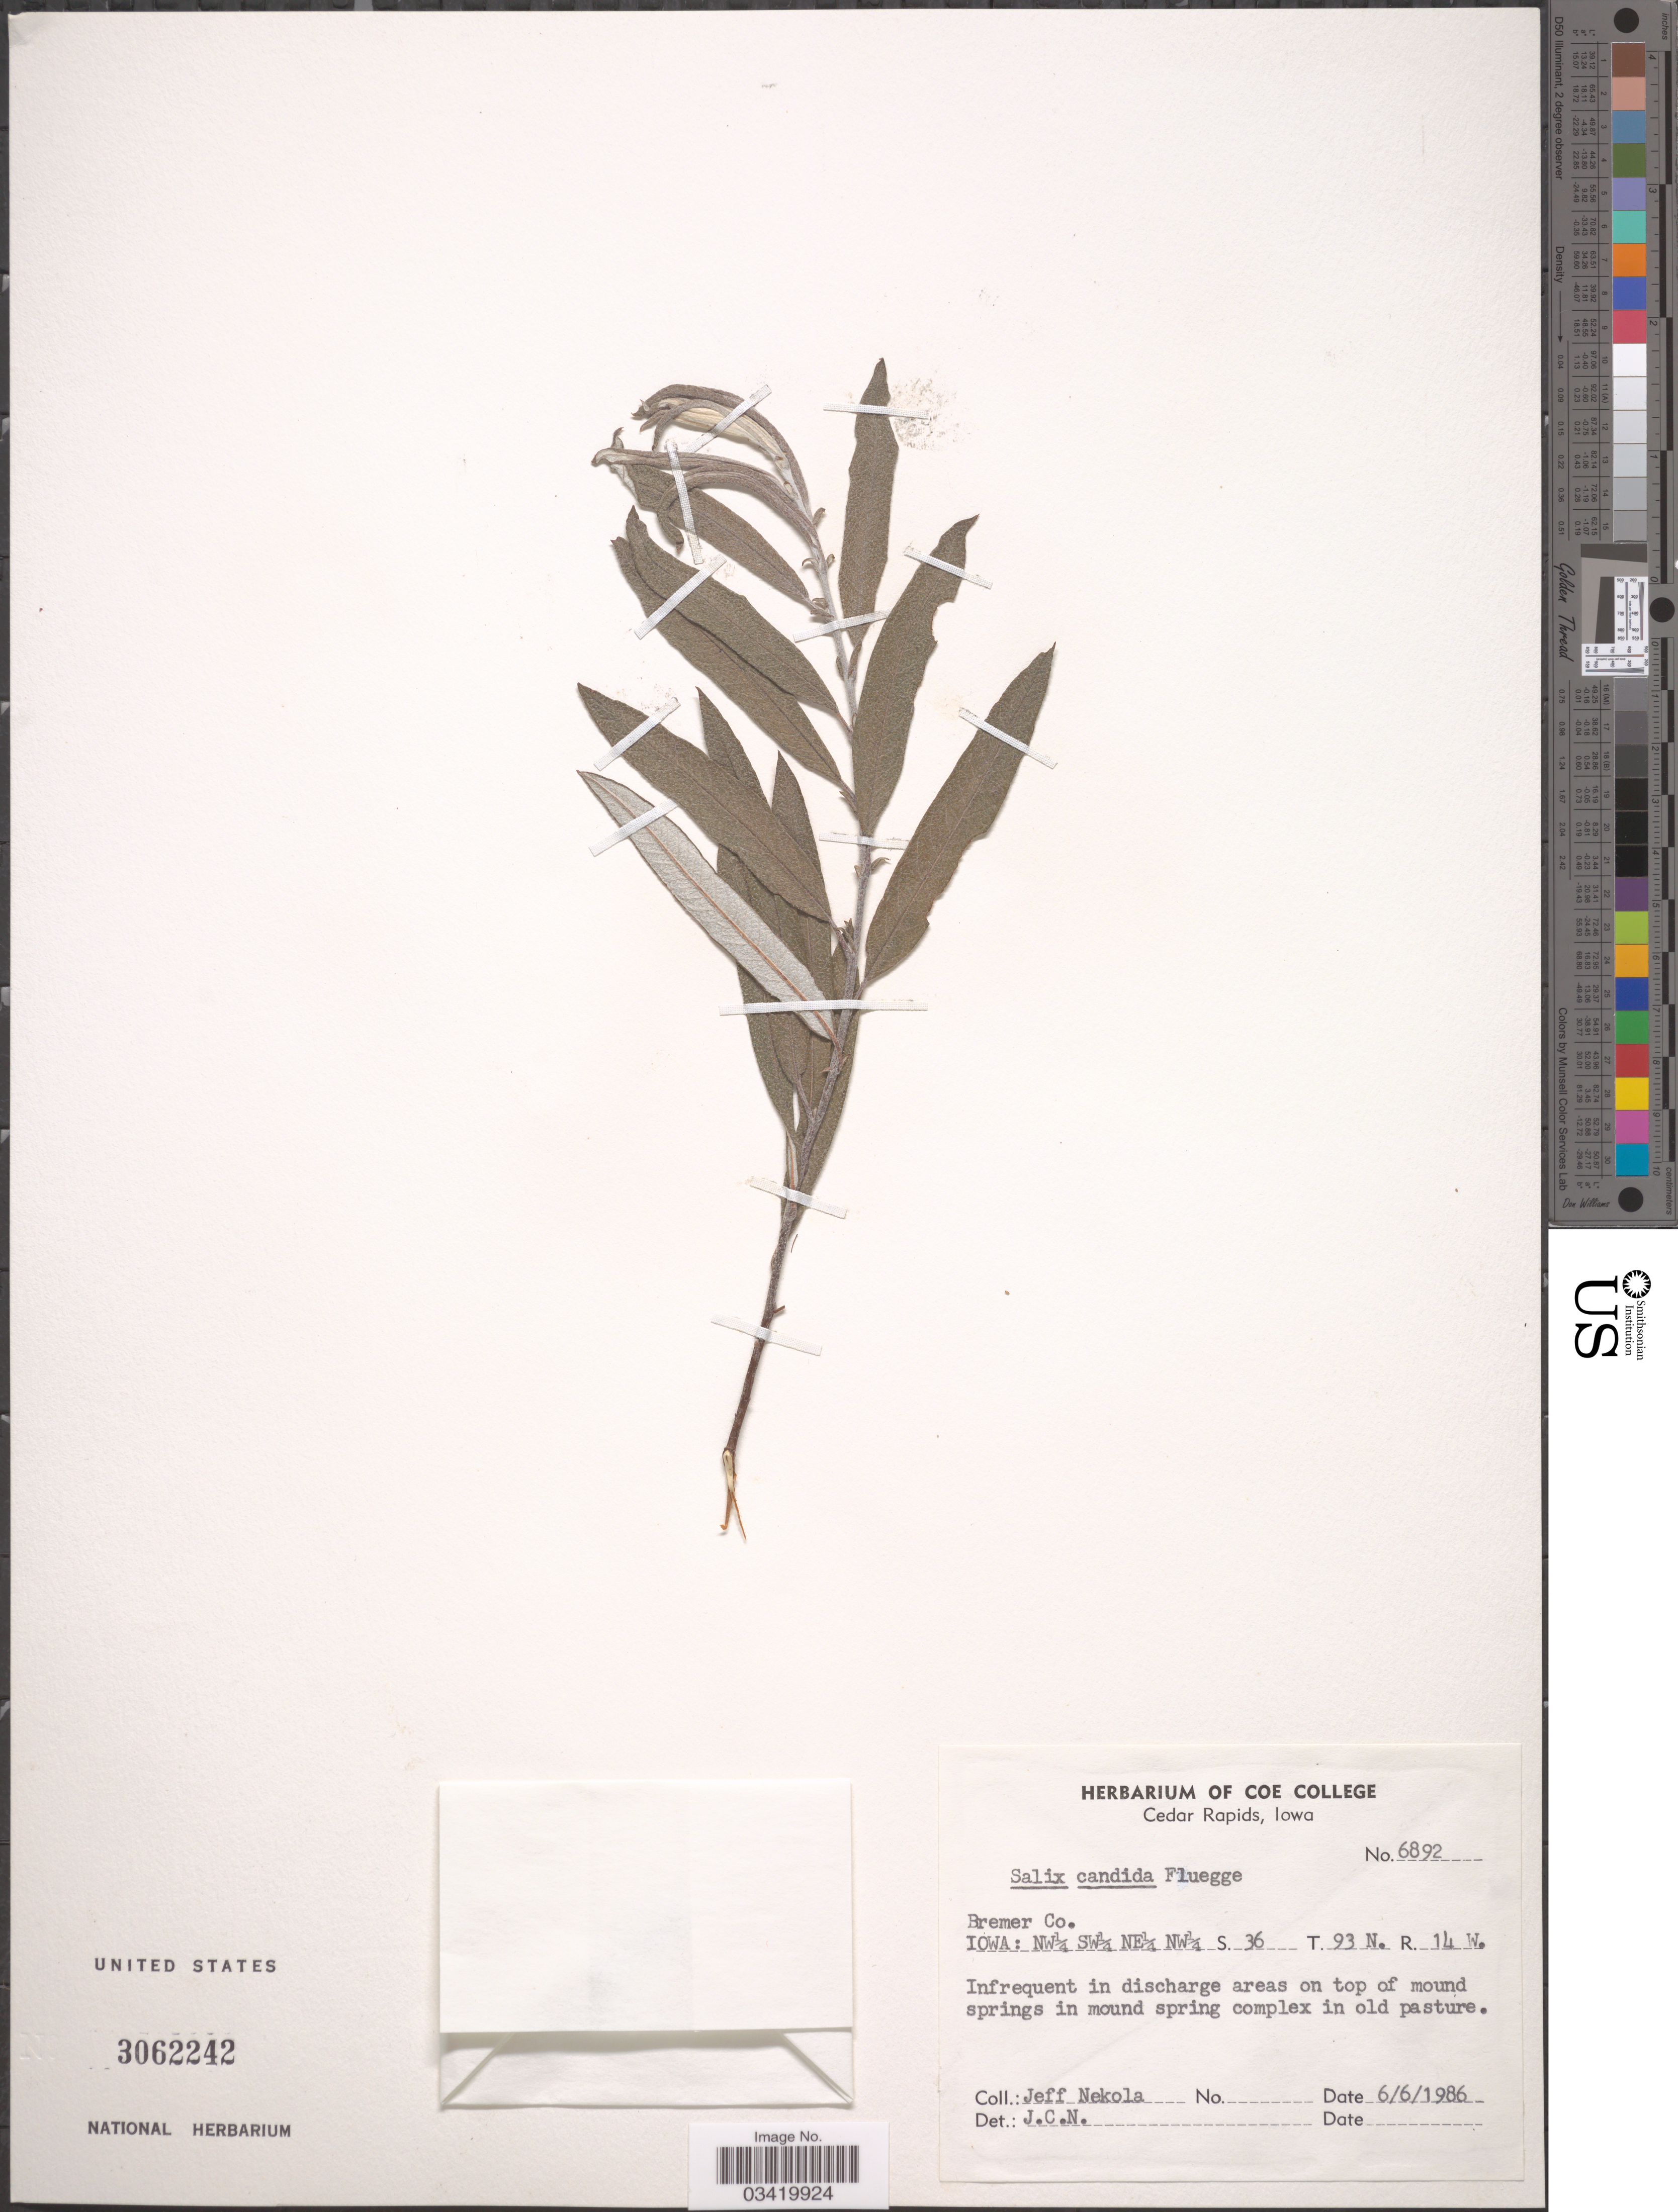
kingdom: Plantae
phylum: Tracheophyta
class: Magnoliopsida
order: Malpighiales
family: Salicaceae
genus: Salix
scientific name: Salix candida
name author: Flüggé ex Willd.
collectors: J. Nekola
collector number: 6892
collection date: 1986-06-06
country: United States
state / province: Iowa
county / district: Bremer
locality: NW¼ SW¼ NE¼ S.36 T.93N. R14W.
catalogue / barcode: US 3062242